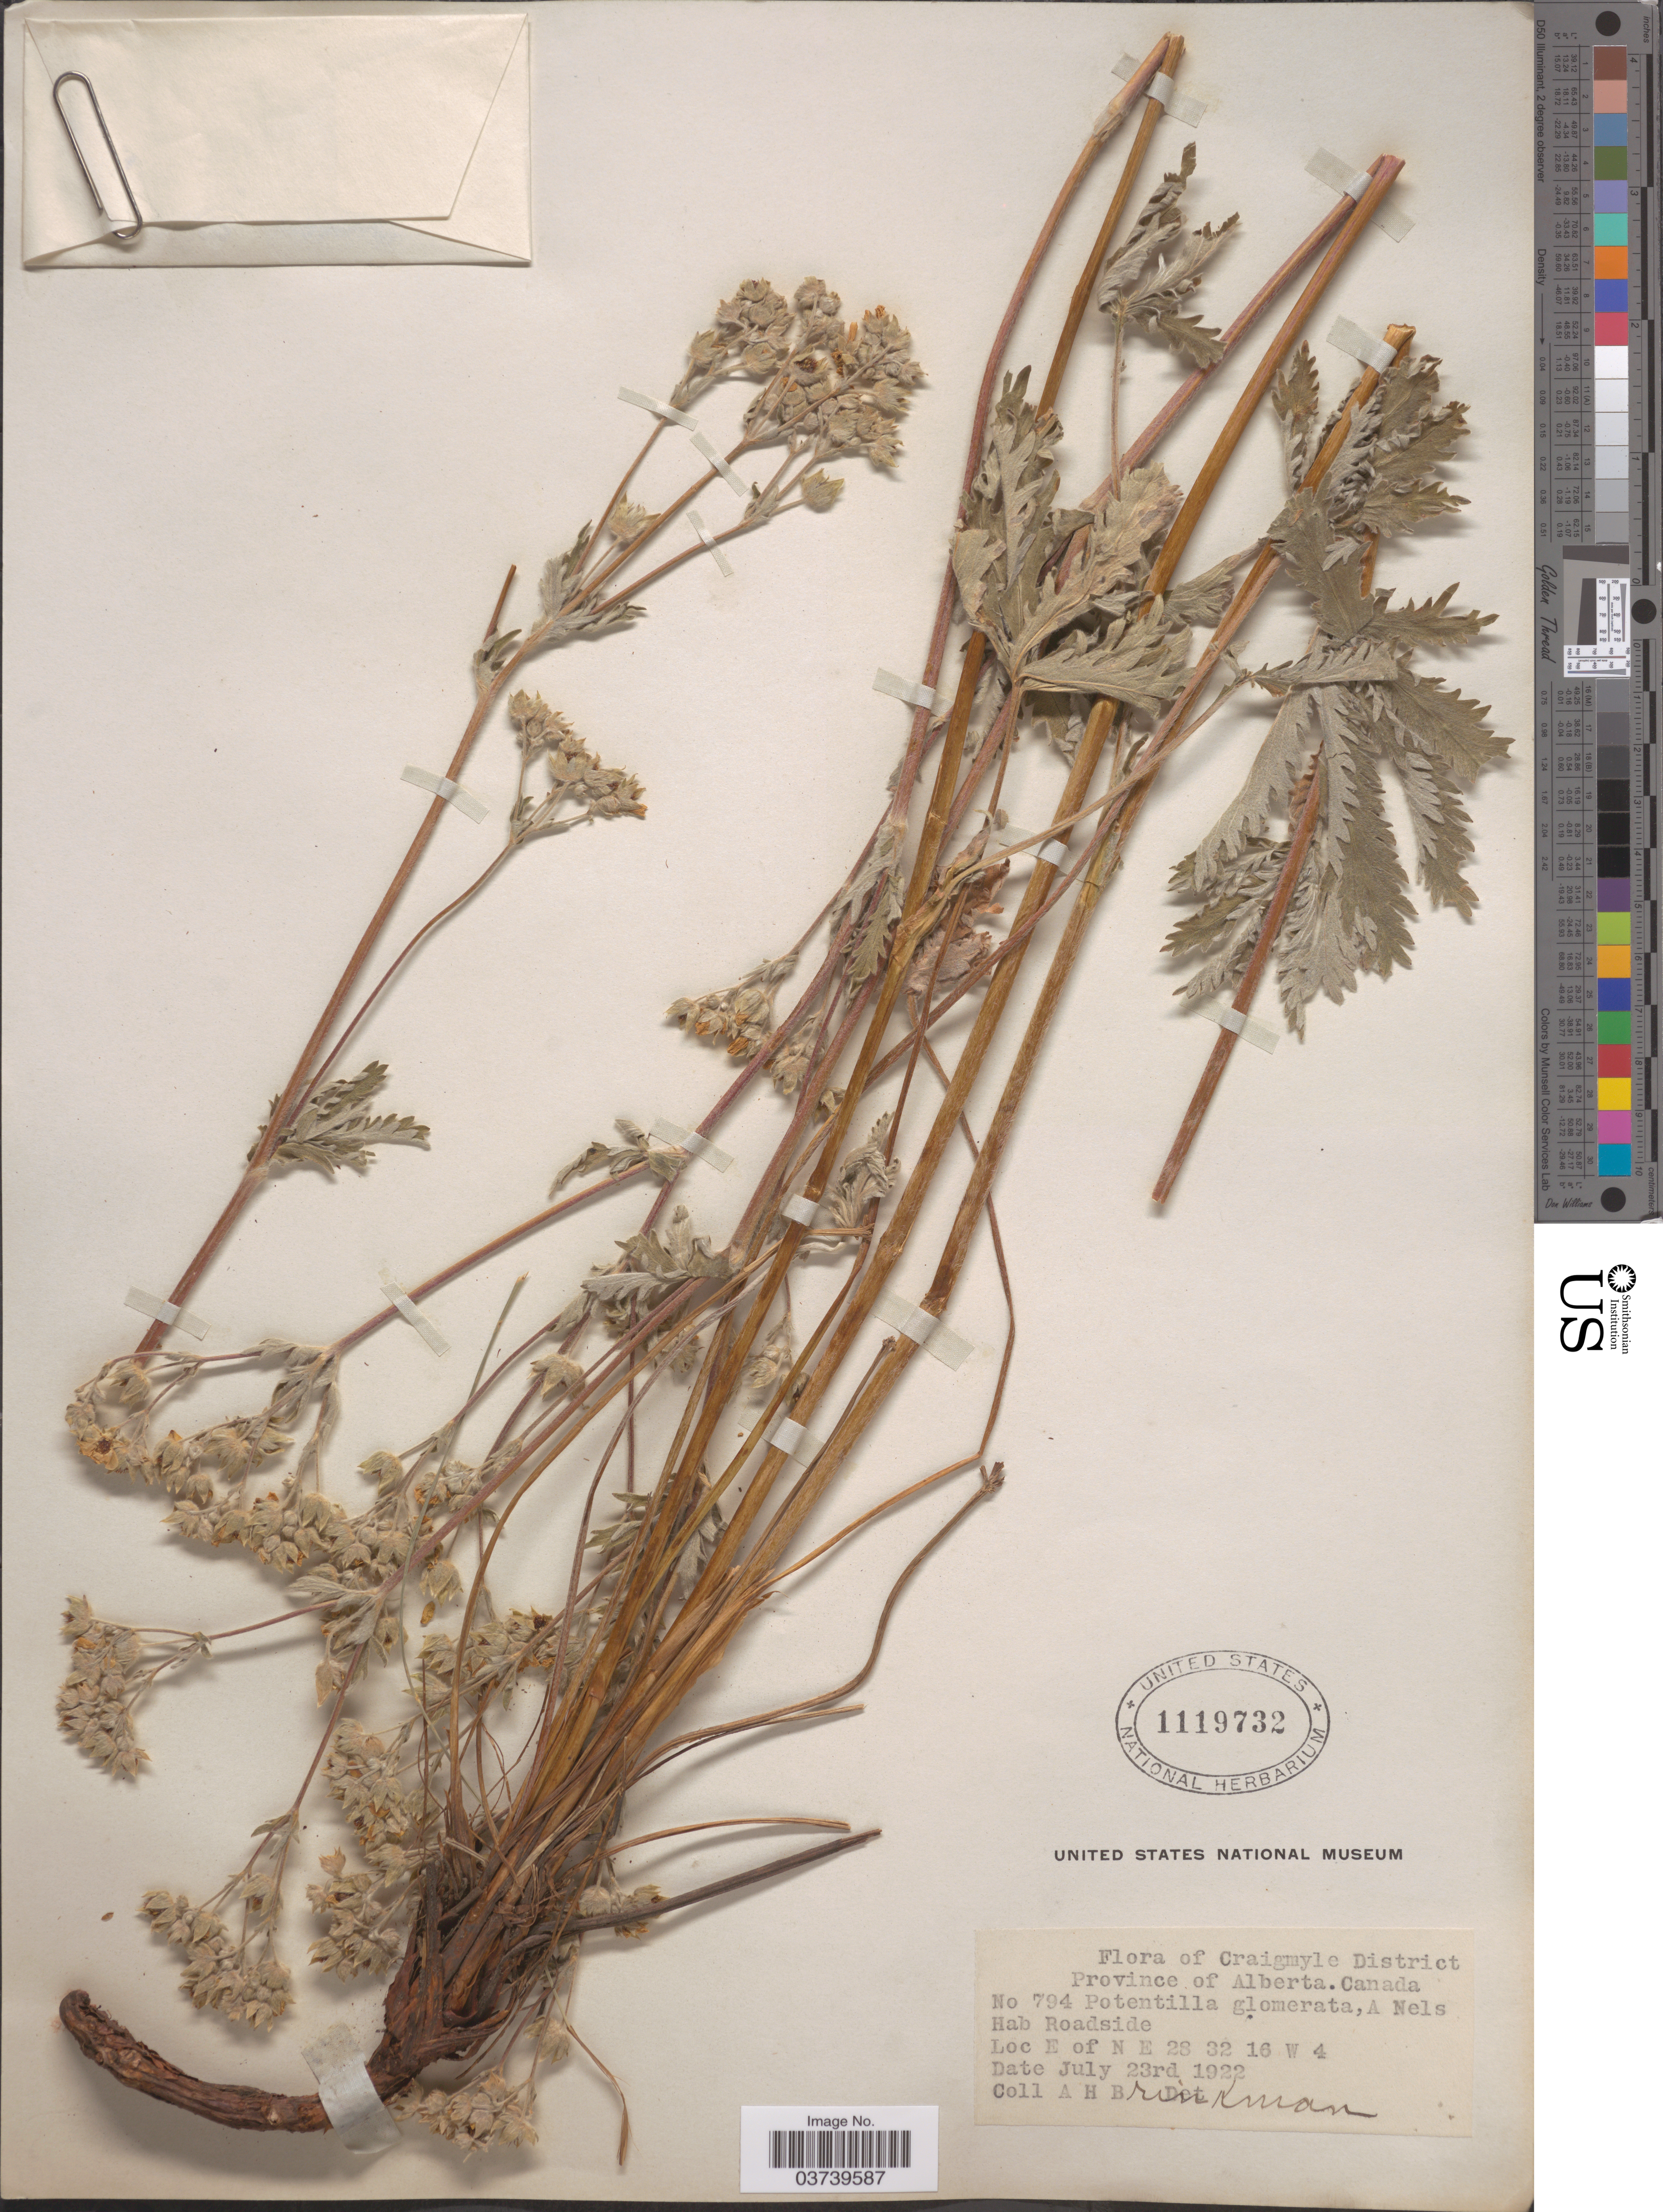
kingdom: Plantae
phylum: Tracheophyta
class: Magnoliopsida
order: Rosales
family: Rosaceae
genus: Potentilla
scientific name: Potentilla gracilis var. fastigiata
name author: (Nutt.) S. Watson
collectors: A. Brinkman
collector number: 794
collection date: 1922-07-23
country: Canada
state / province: Alberta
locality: Craigmyle District. Roadside. E of N E 28 32 16 W 4.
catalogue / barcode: US 1119732